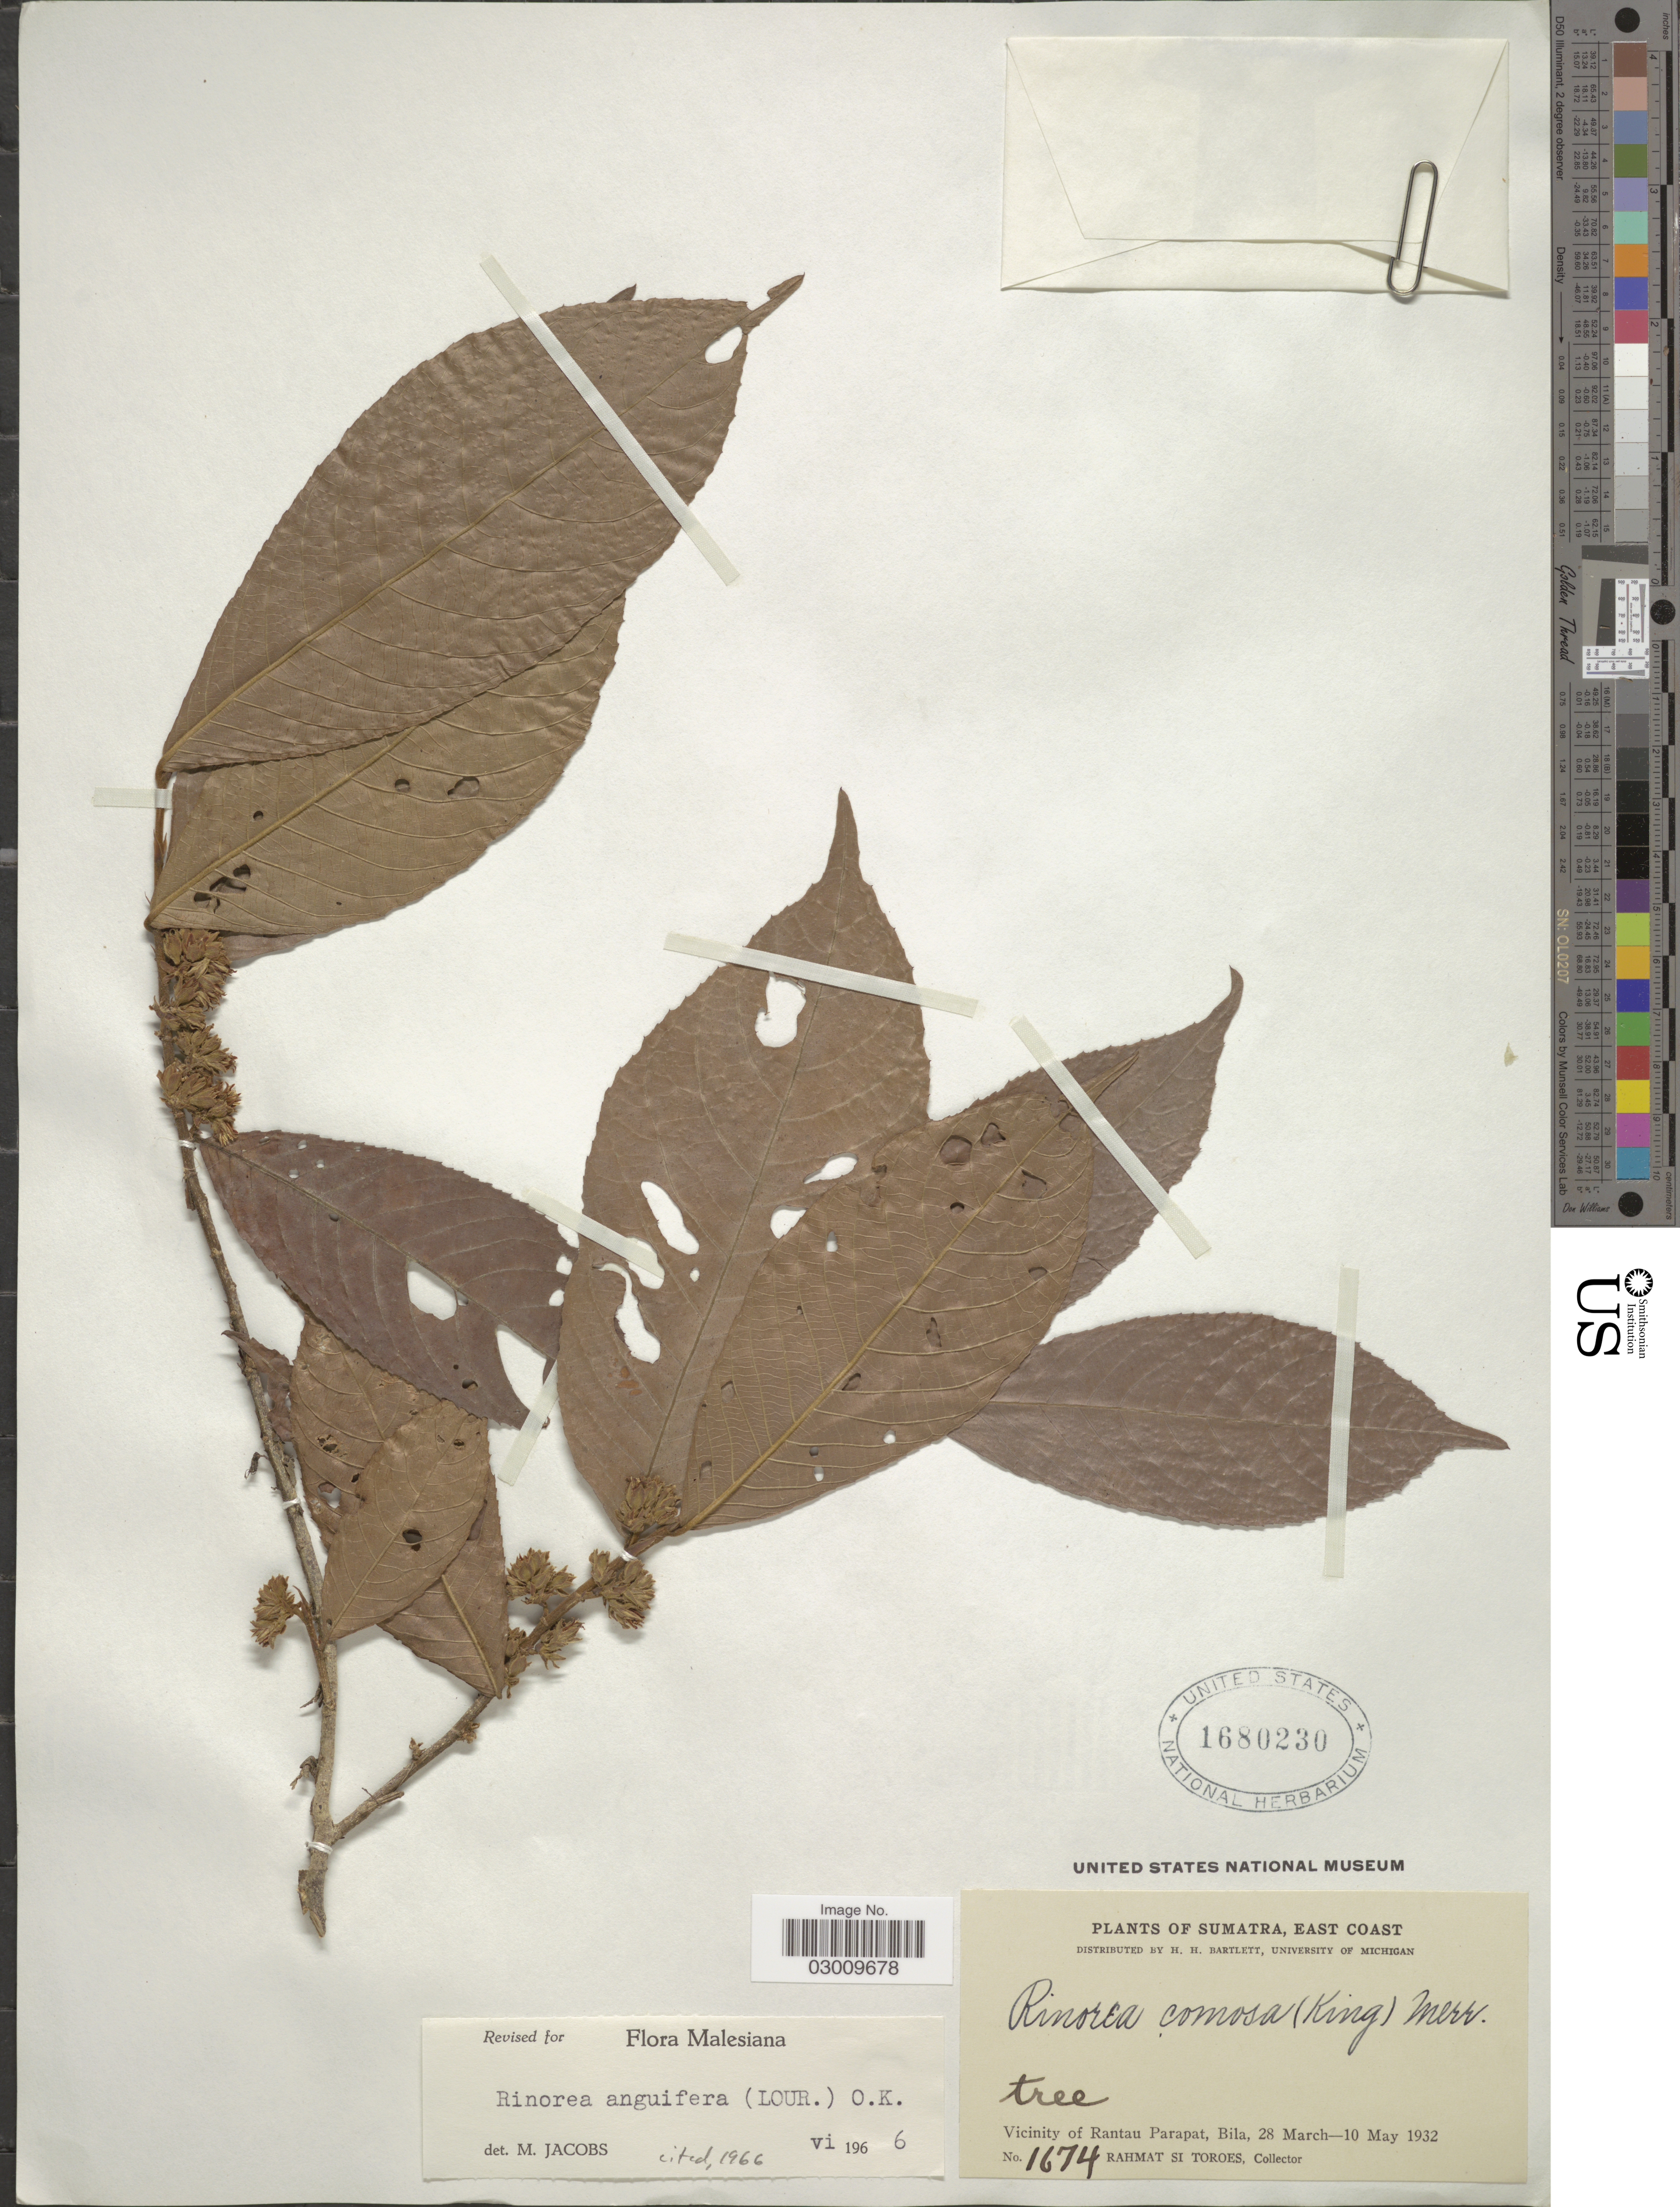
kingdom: Plantae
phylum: Tracheophyta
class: Magnoliopsida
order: Malpighiales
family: Violaceae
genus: Rinorea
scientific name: Rinorea anguifera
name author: Kuntze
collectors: Rahmat Si Boeea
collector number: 1674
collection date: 1932-03-28/1932-05-10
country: Indonesia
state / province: Sumatra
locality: East Coast. Vicinity of Rantau Parapat, Bila.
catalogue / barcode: US 1680230